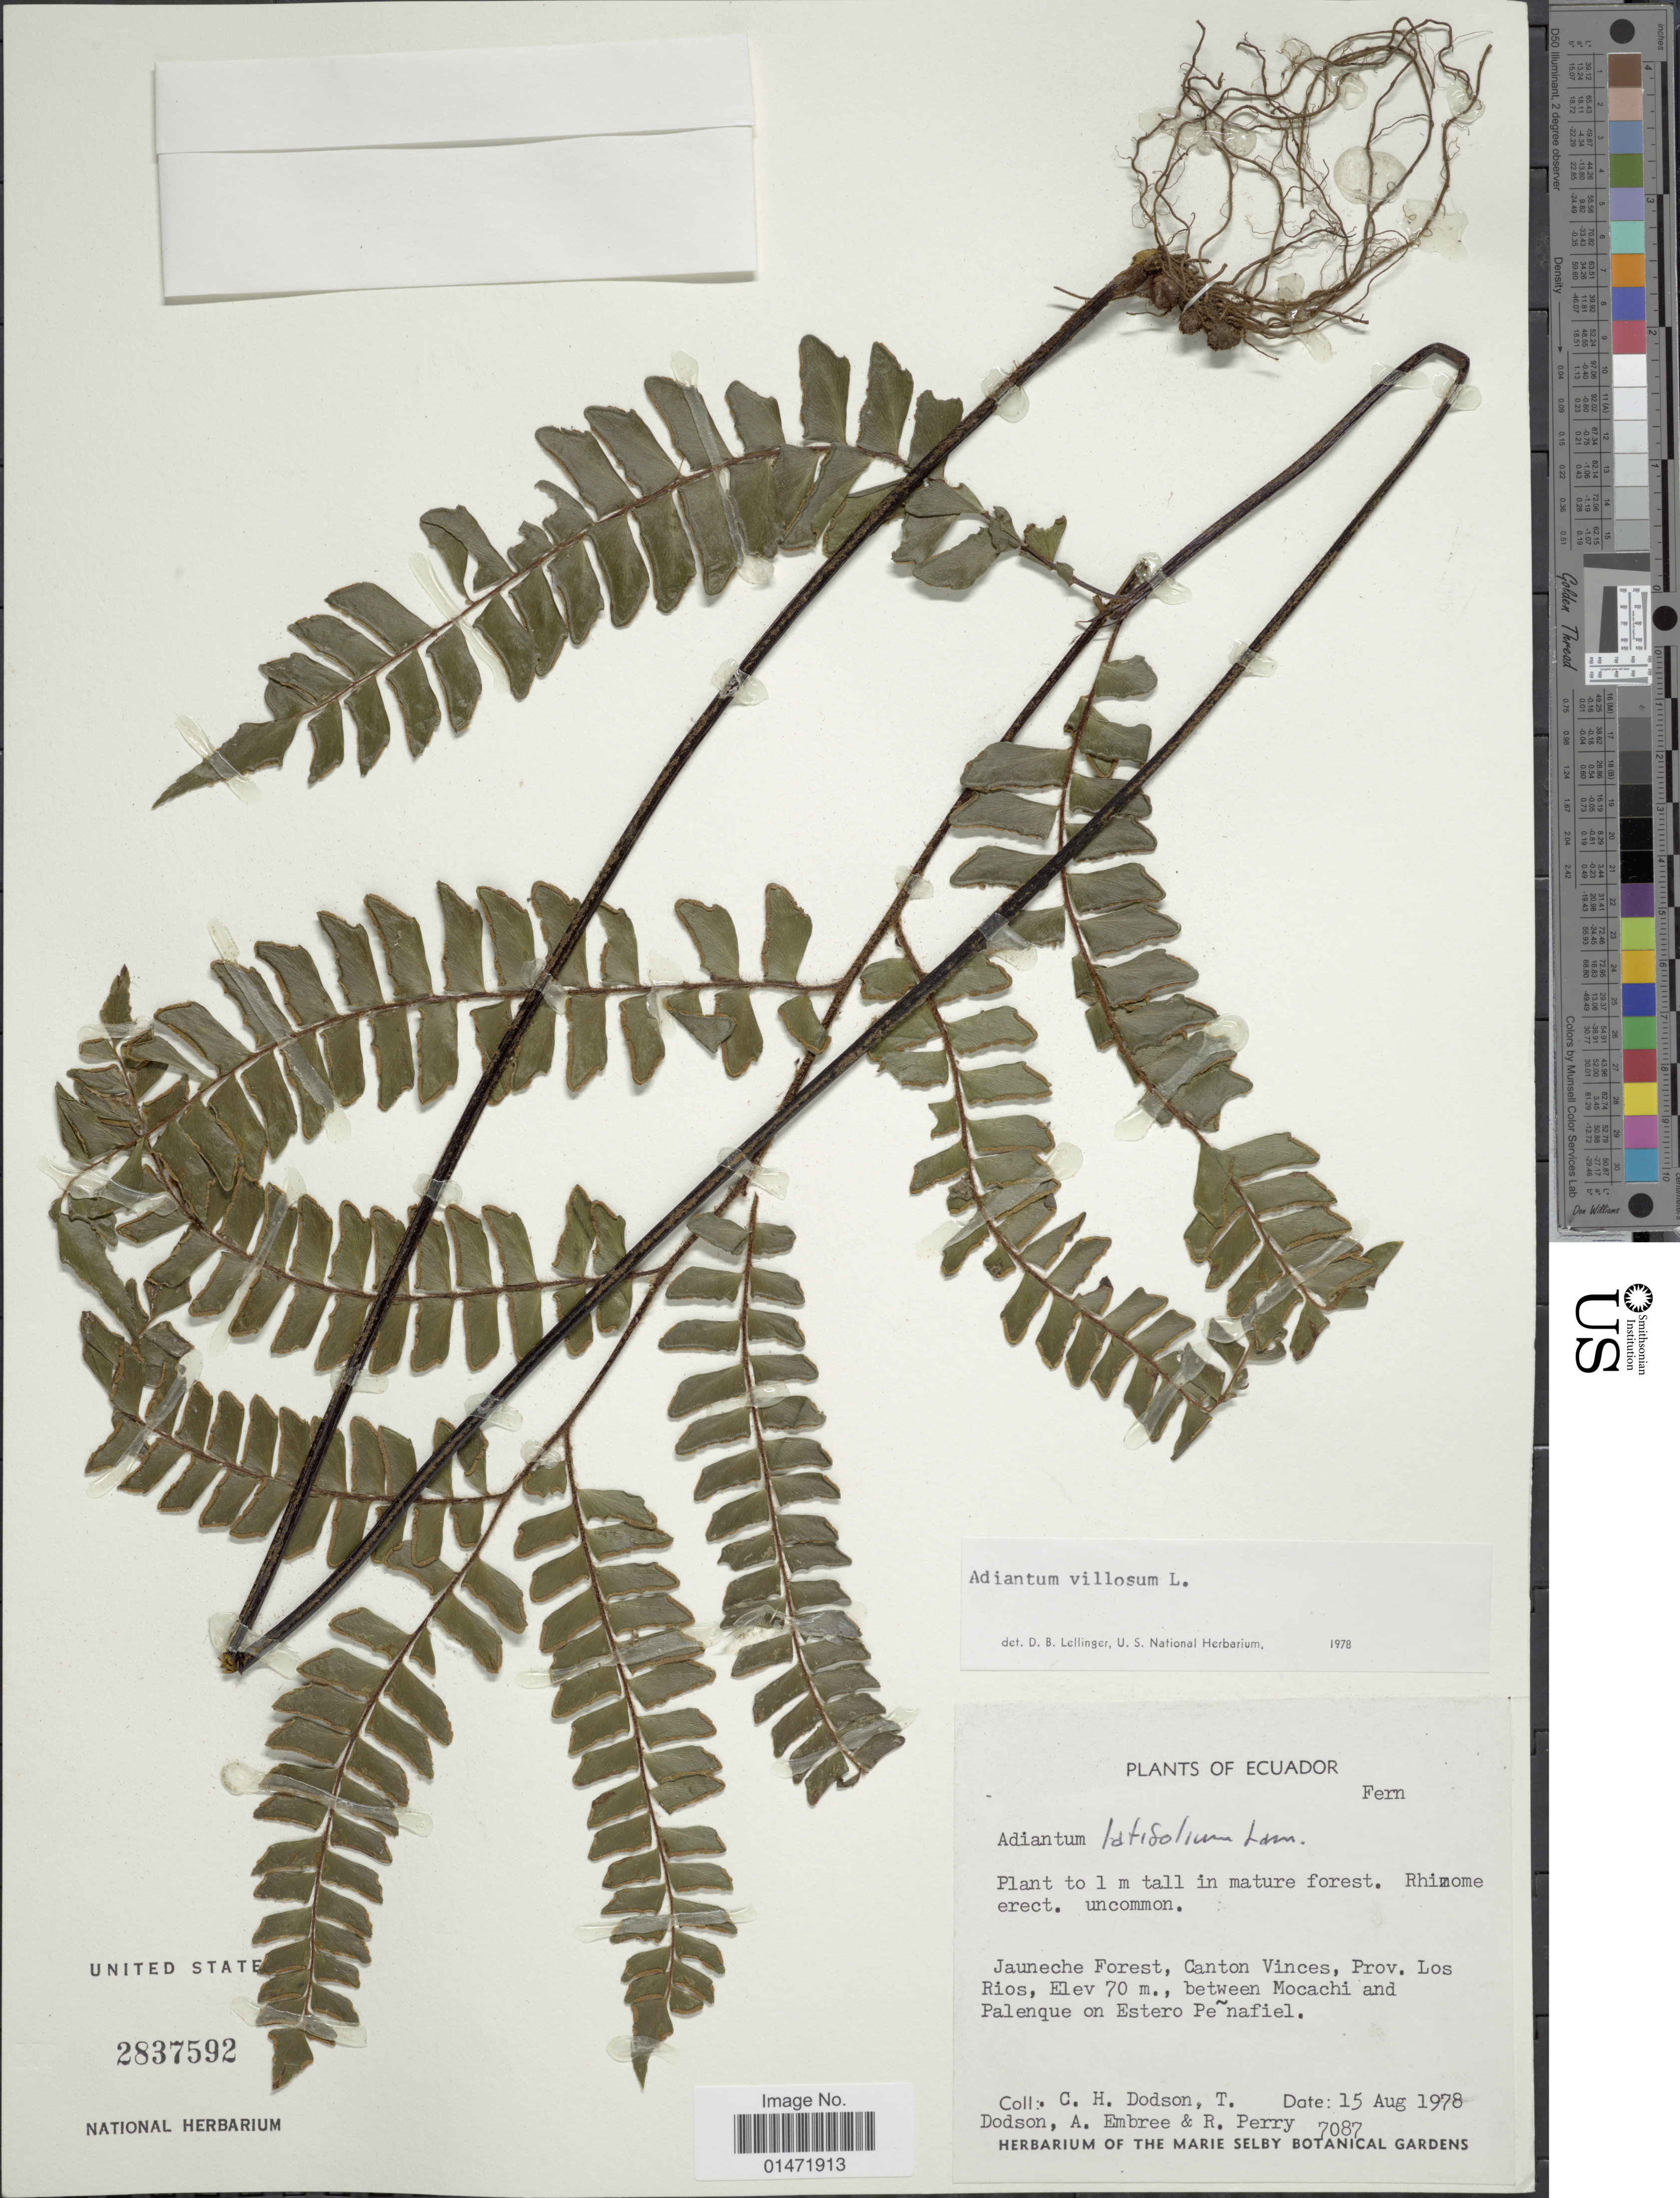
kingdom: Plantae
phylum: Tracheophyta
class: Polypodiopsida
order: Polypodiales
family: Pteridaceae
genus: Adiantum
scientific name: Adiantum villosum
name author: L.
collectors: C. H. Dodson, T. A. Dodson, A. Embree & R. Perry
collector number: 7087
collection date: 1978-08-15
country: Ecuador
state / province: Los Ríos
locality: Jauneche Forest, Canton Vinces, between Mocachi and Palenque on Estero Peñafiel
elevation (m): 70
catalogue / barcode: US 2837592